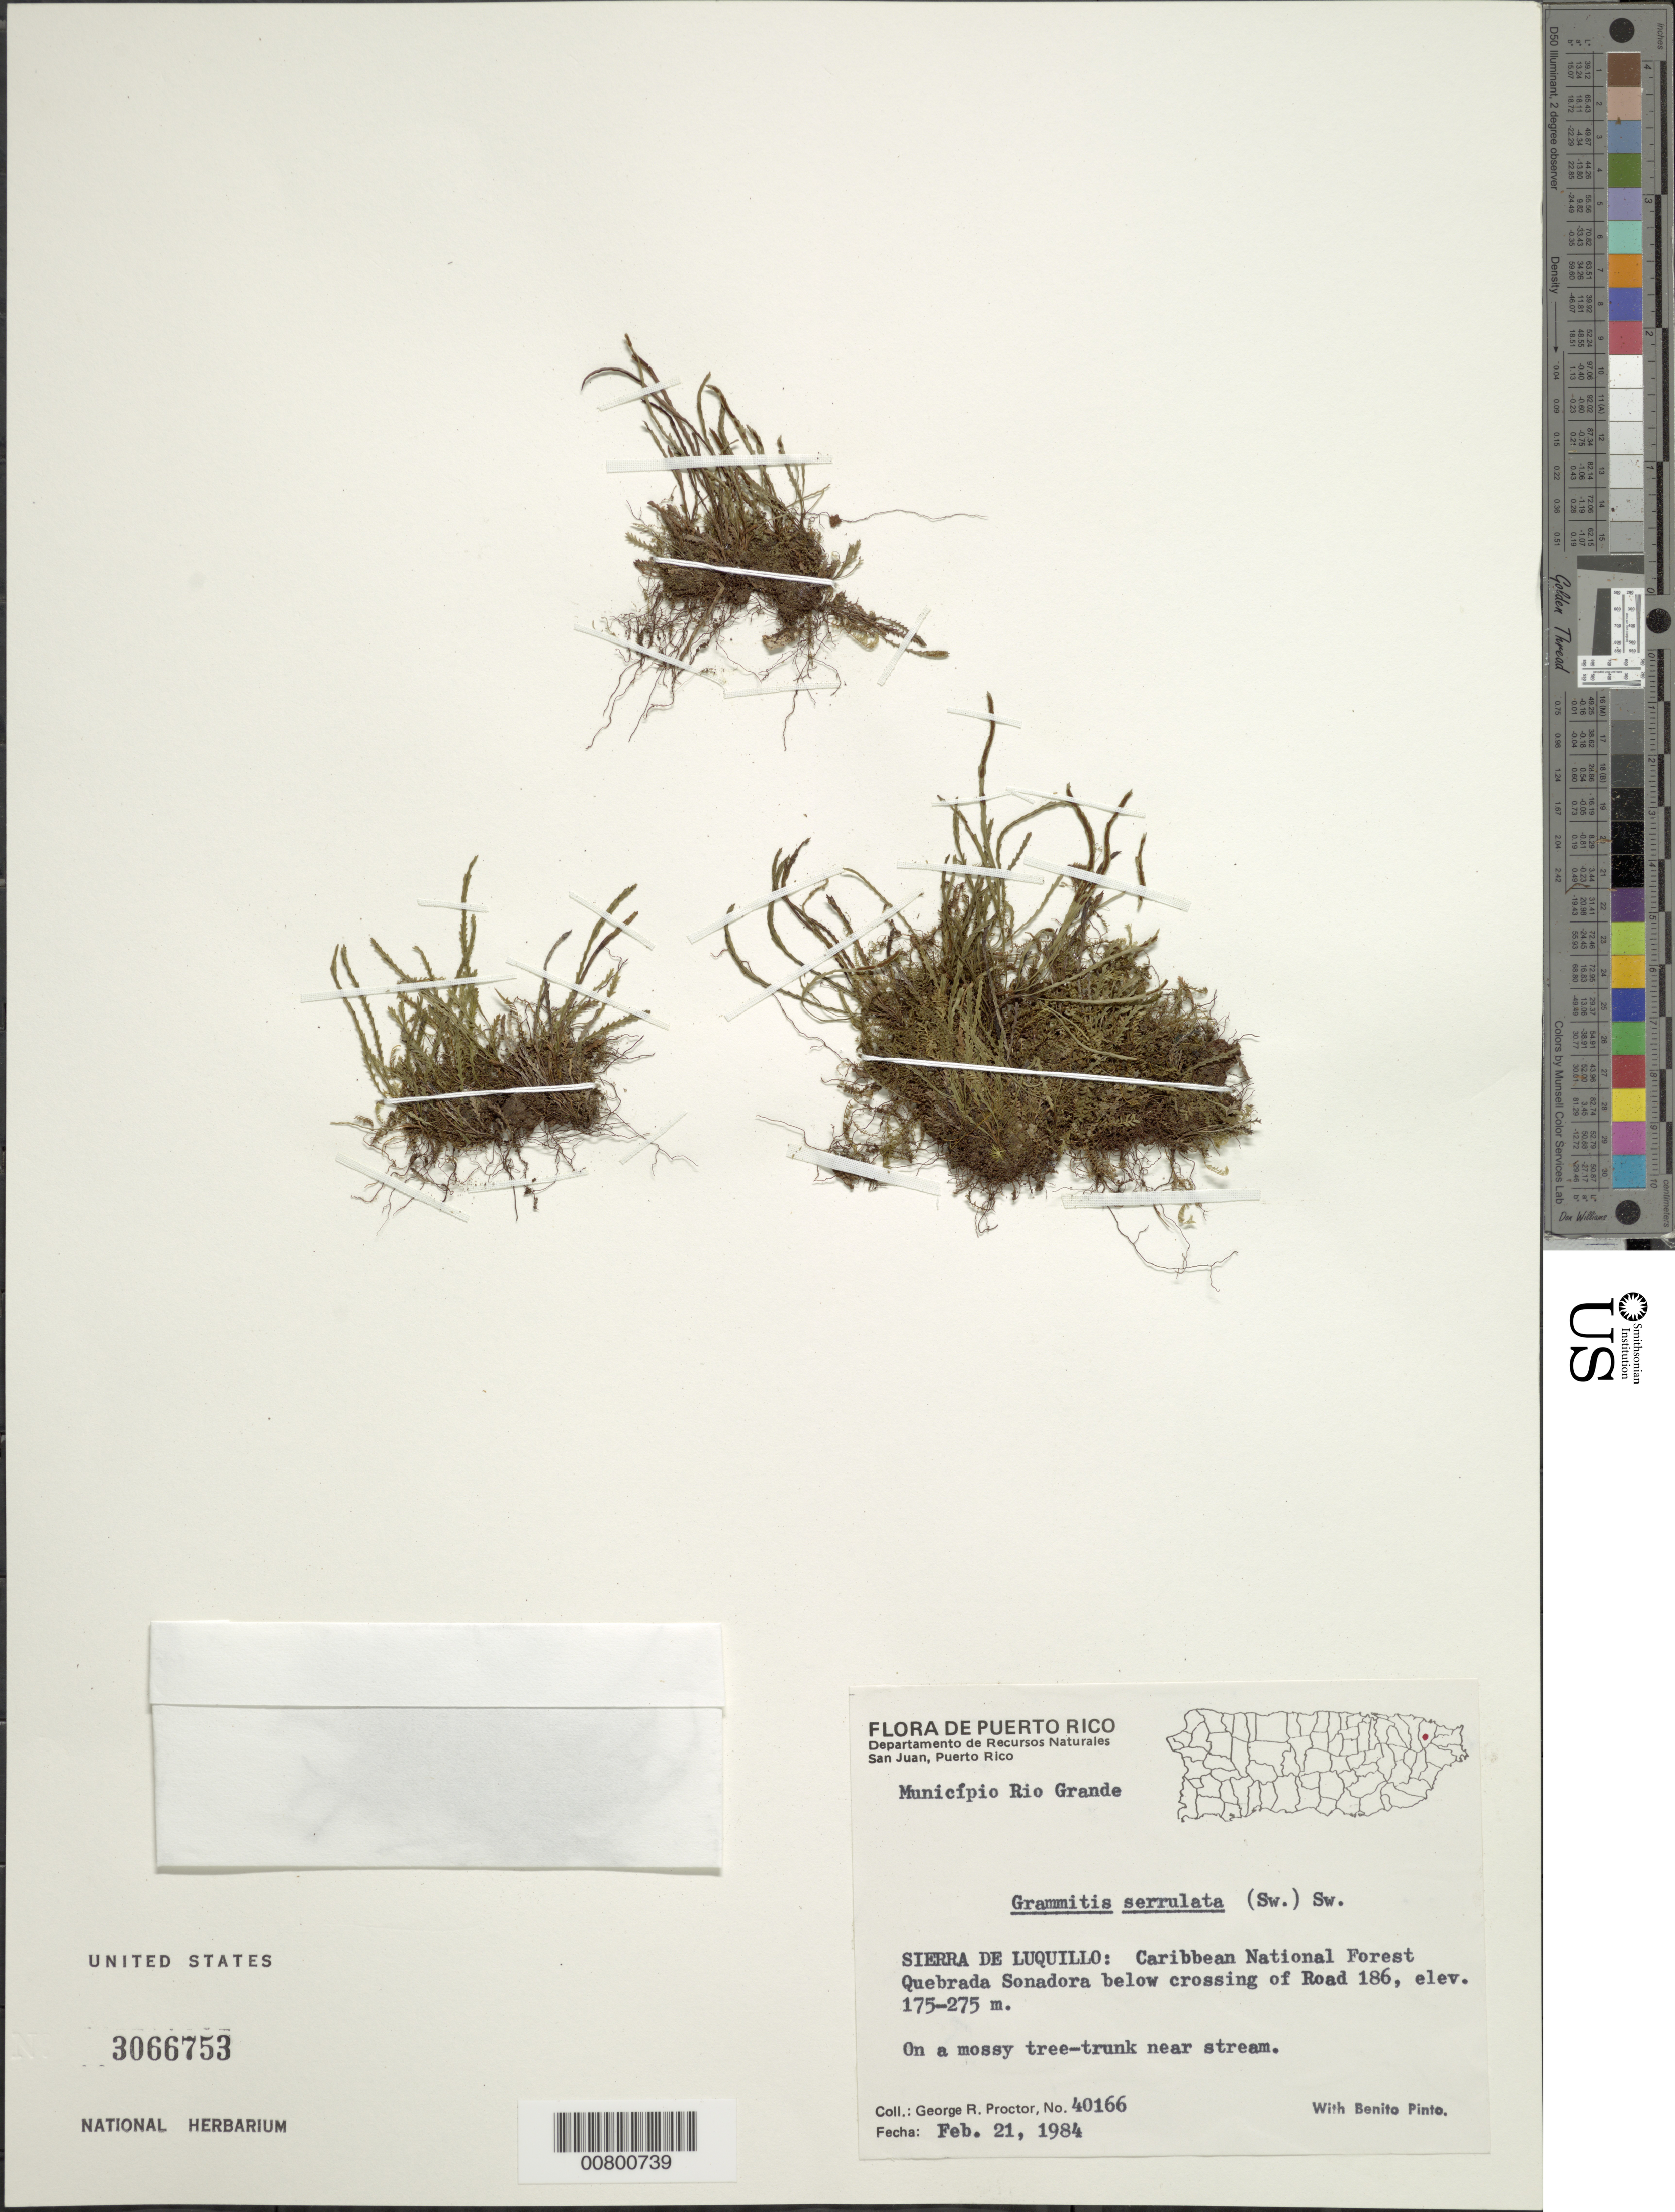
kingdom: Plantae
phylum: Tracheophyta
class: Polypodiopsida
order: Polypodiales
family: Polypodiaceae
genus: Cochlidium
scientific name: Cochlidium serrulatum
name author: (Sw.) L.E. Bishop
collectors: G. R. Proctor & B. Pinto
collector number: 40166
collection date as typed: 21 Feb 1984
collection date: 1984-02-21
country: Puerto Rico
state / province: Río Grande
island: Puerto Rico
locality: Mun. Rio Grande, Sierra de Luquillo, Caribbean National Forest, Quebrada Sonadora, below crossing of Road 186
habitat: Mossy tree trunk near stream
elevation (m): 175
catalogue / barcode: US 3066753